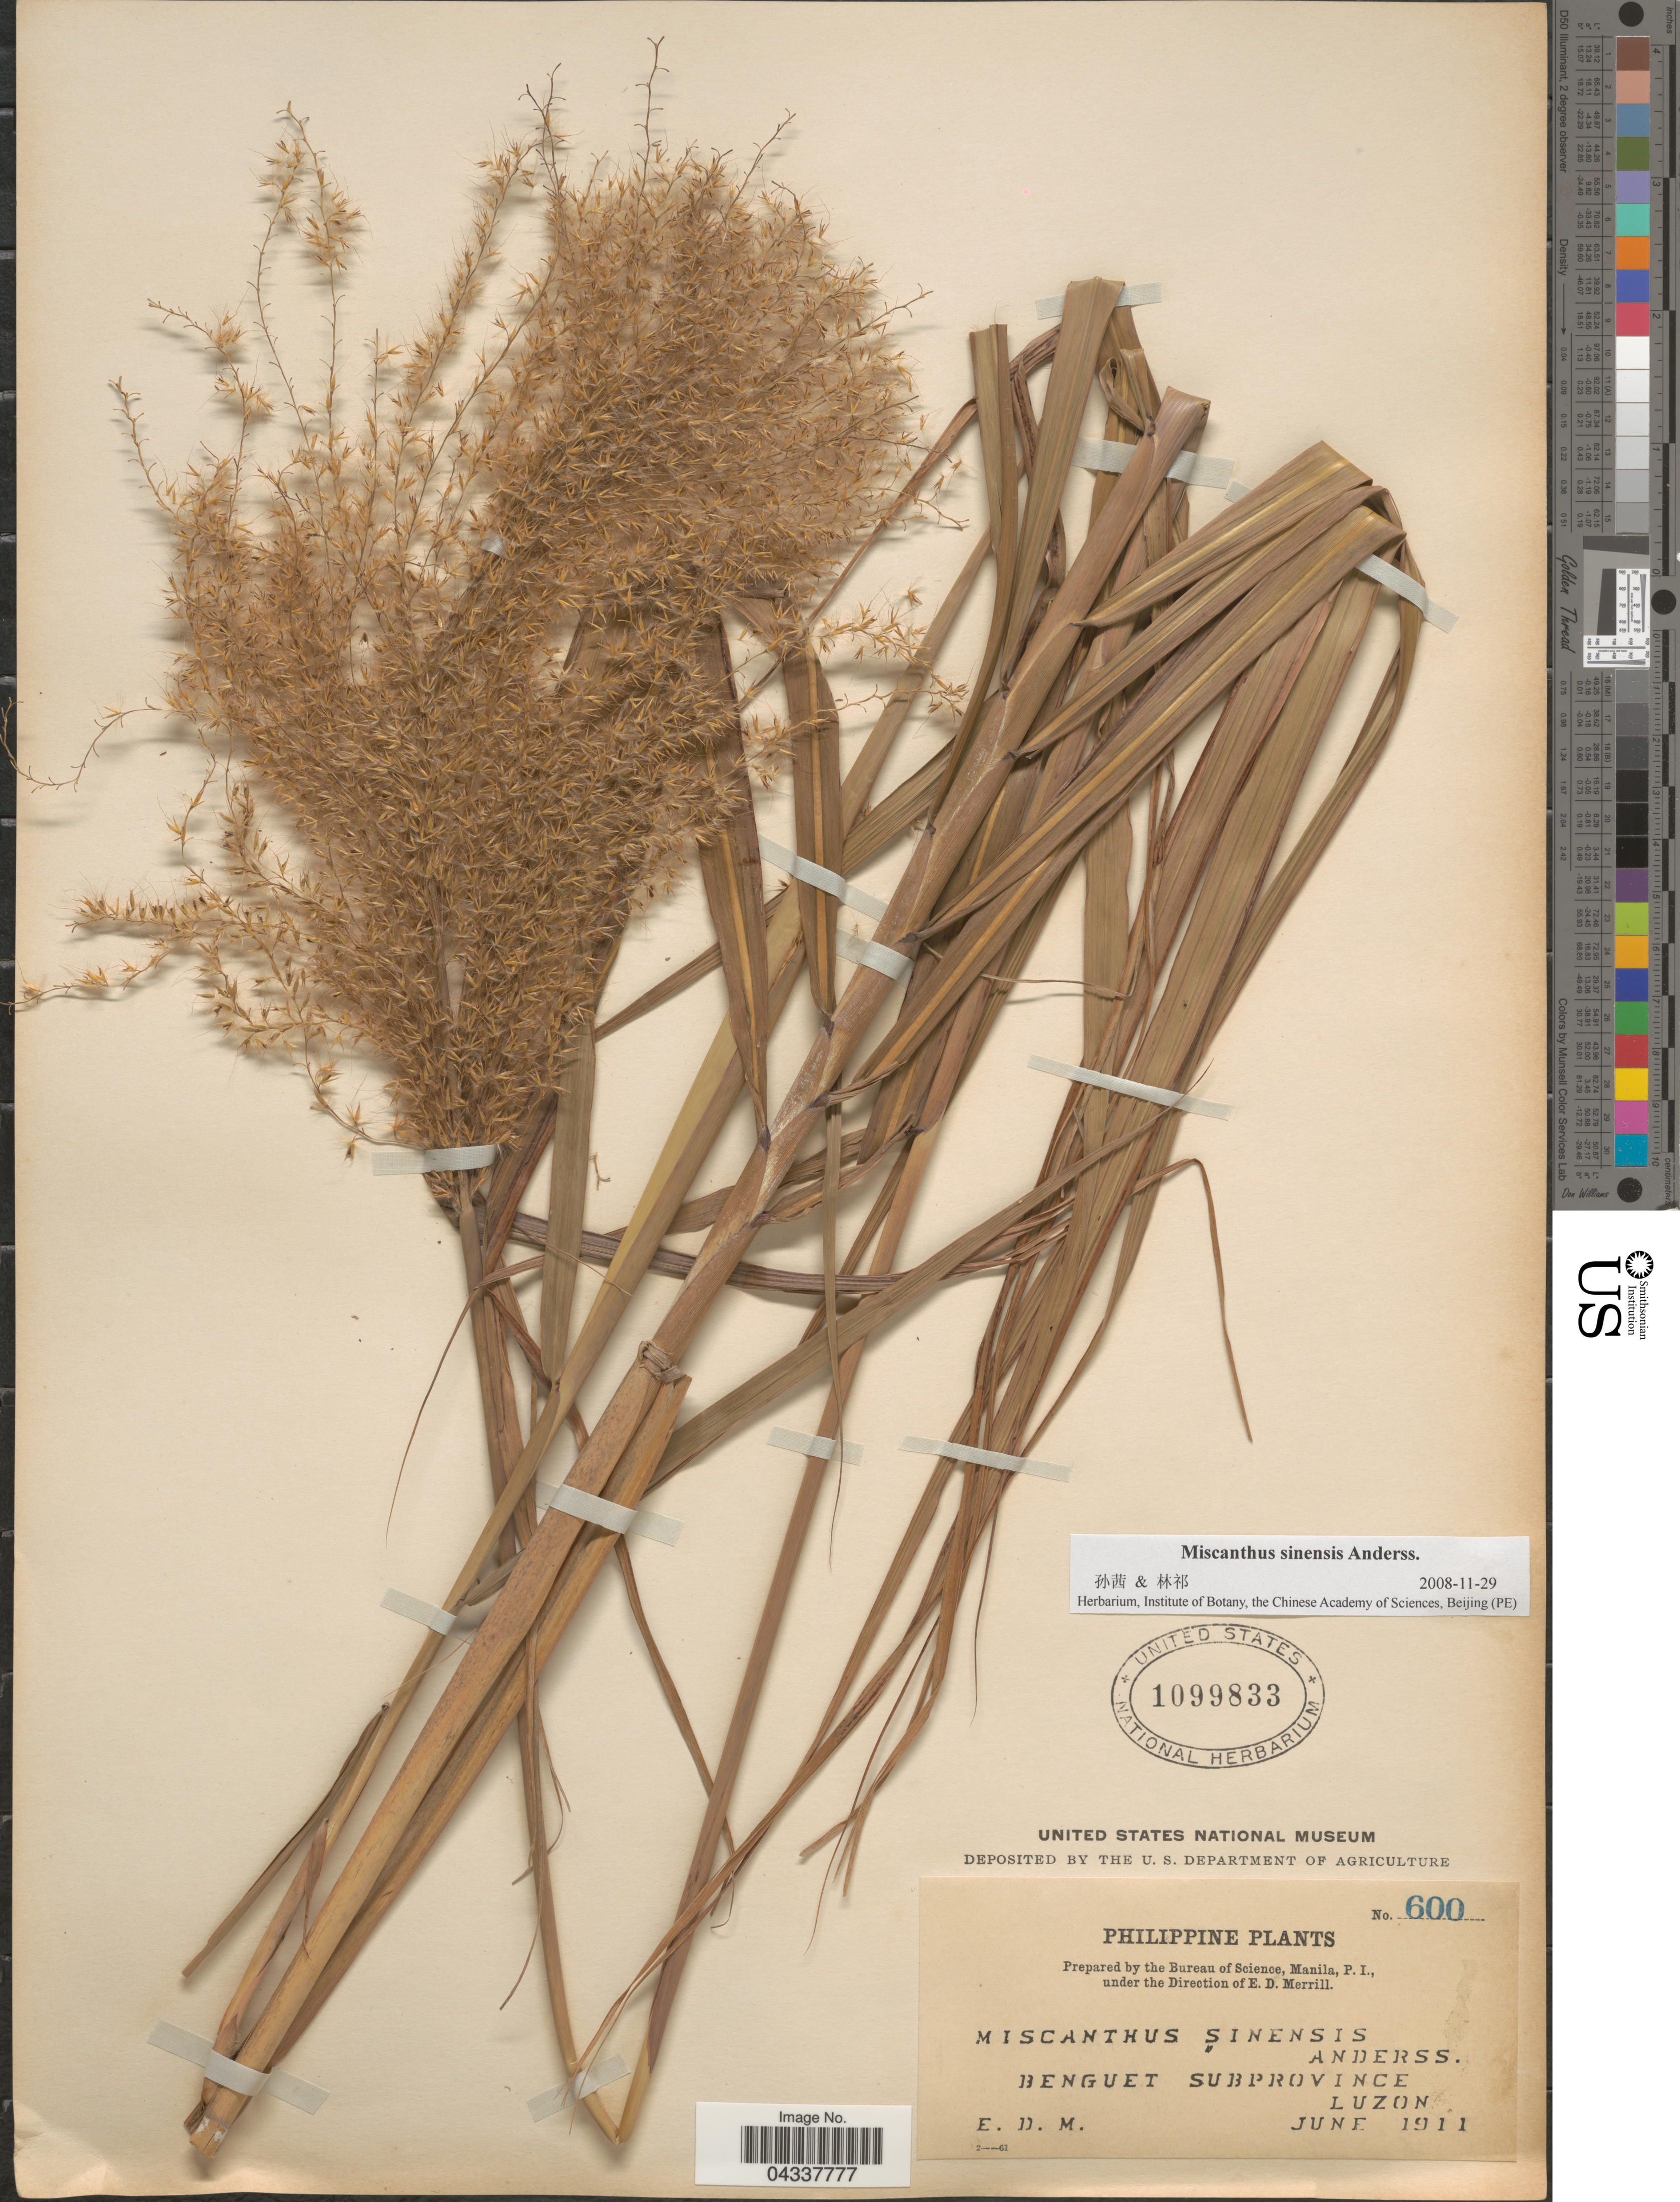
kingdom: Plantae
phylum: Tracheophyta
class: Liliopsida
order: Poales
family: Poaceae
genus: Miscanthus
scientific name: Miscanthus sinensis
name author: Andersson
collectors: E. D. Merrill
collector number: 600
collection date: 1911-06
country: Philippines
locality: Benguet Subprovince. Luzon.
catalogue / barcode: US 1099833